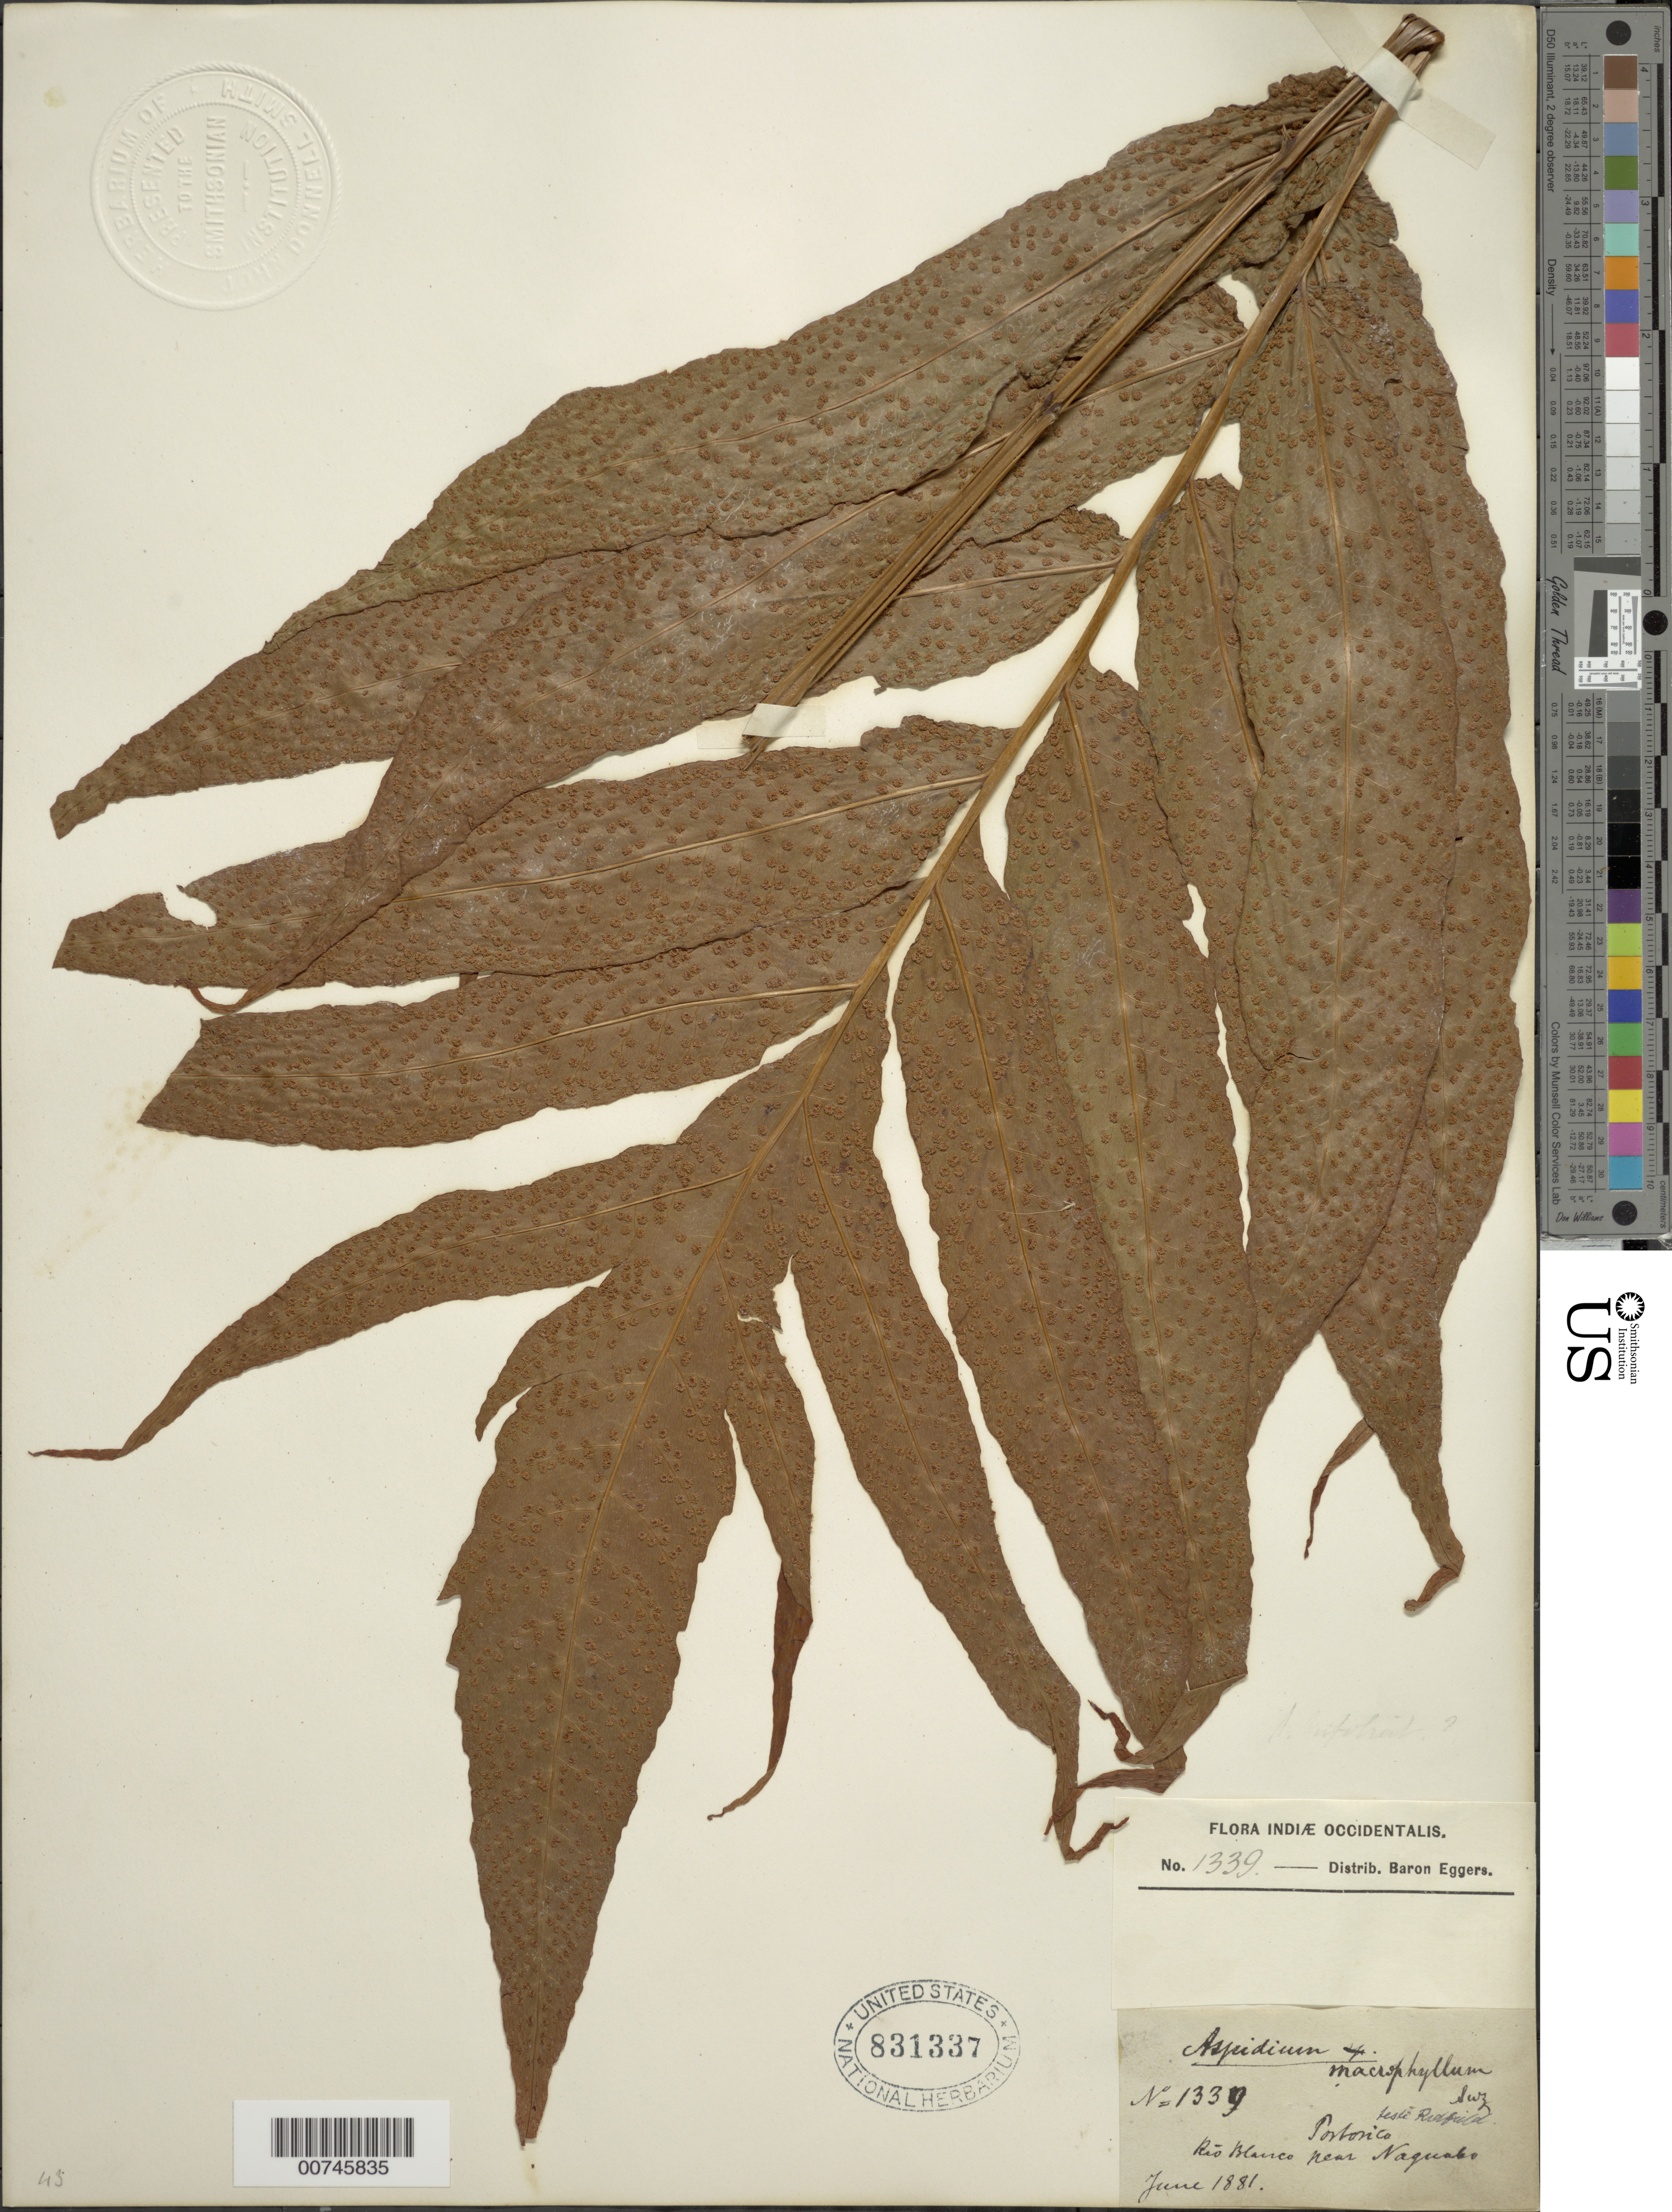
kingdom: Plantae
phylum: Tracheophyta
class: Polypodiopsida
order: Polypodiales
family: Tectariaceae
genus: Tectaria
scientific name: Tectaria incisa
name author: Cav.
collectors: H. F. A. von Eggers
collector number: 1339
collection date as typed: Jun 1881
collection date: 1881-06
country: Puerto Rico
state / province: Naguabo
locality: Río Blanco, near Naguabo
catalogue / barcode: US 831337